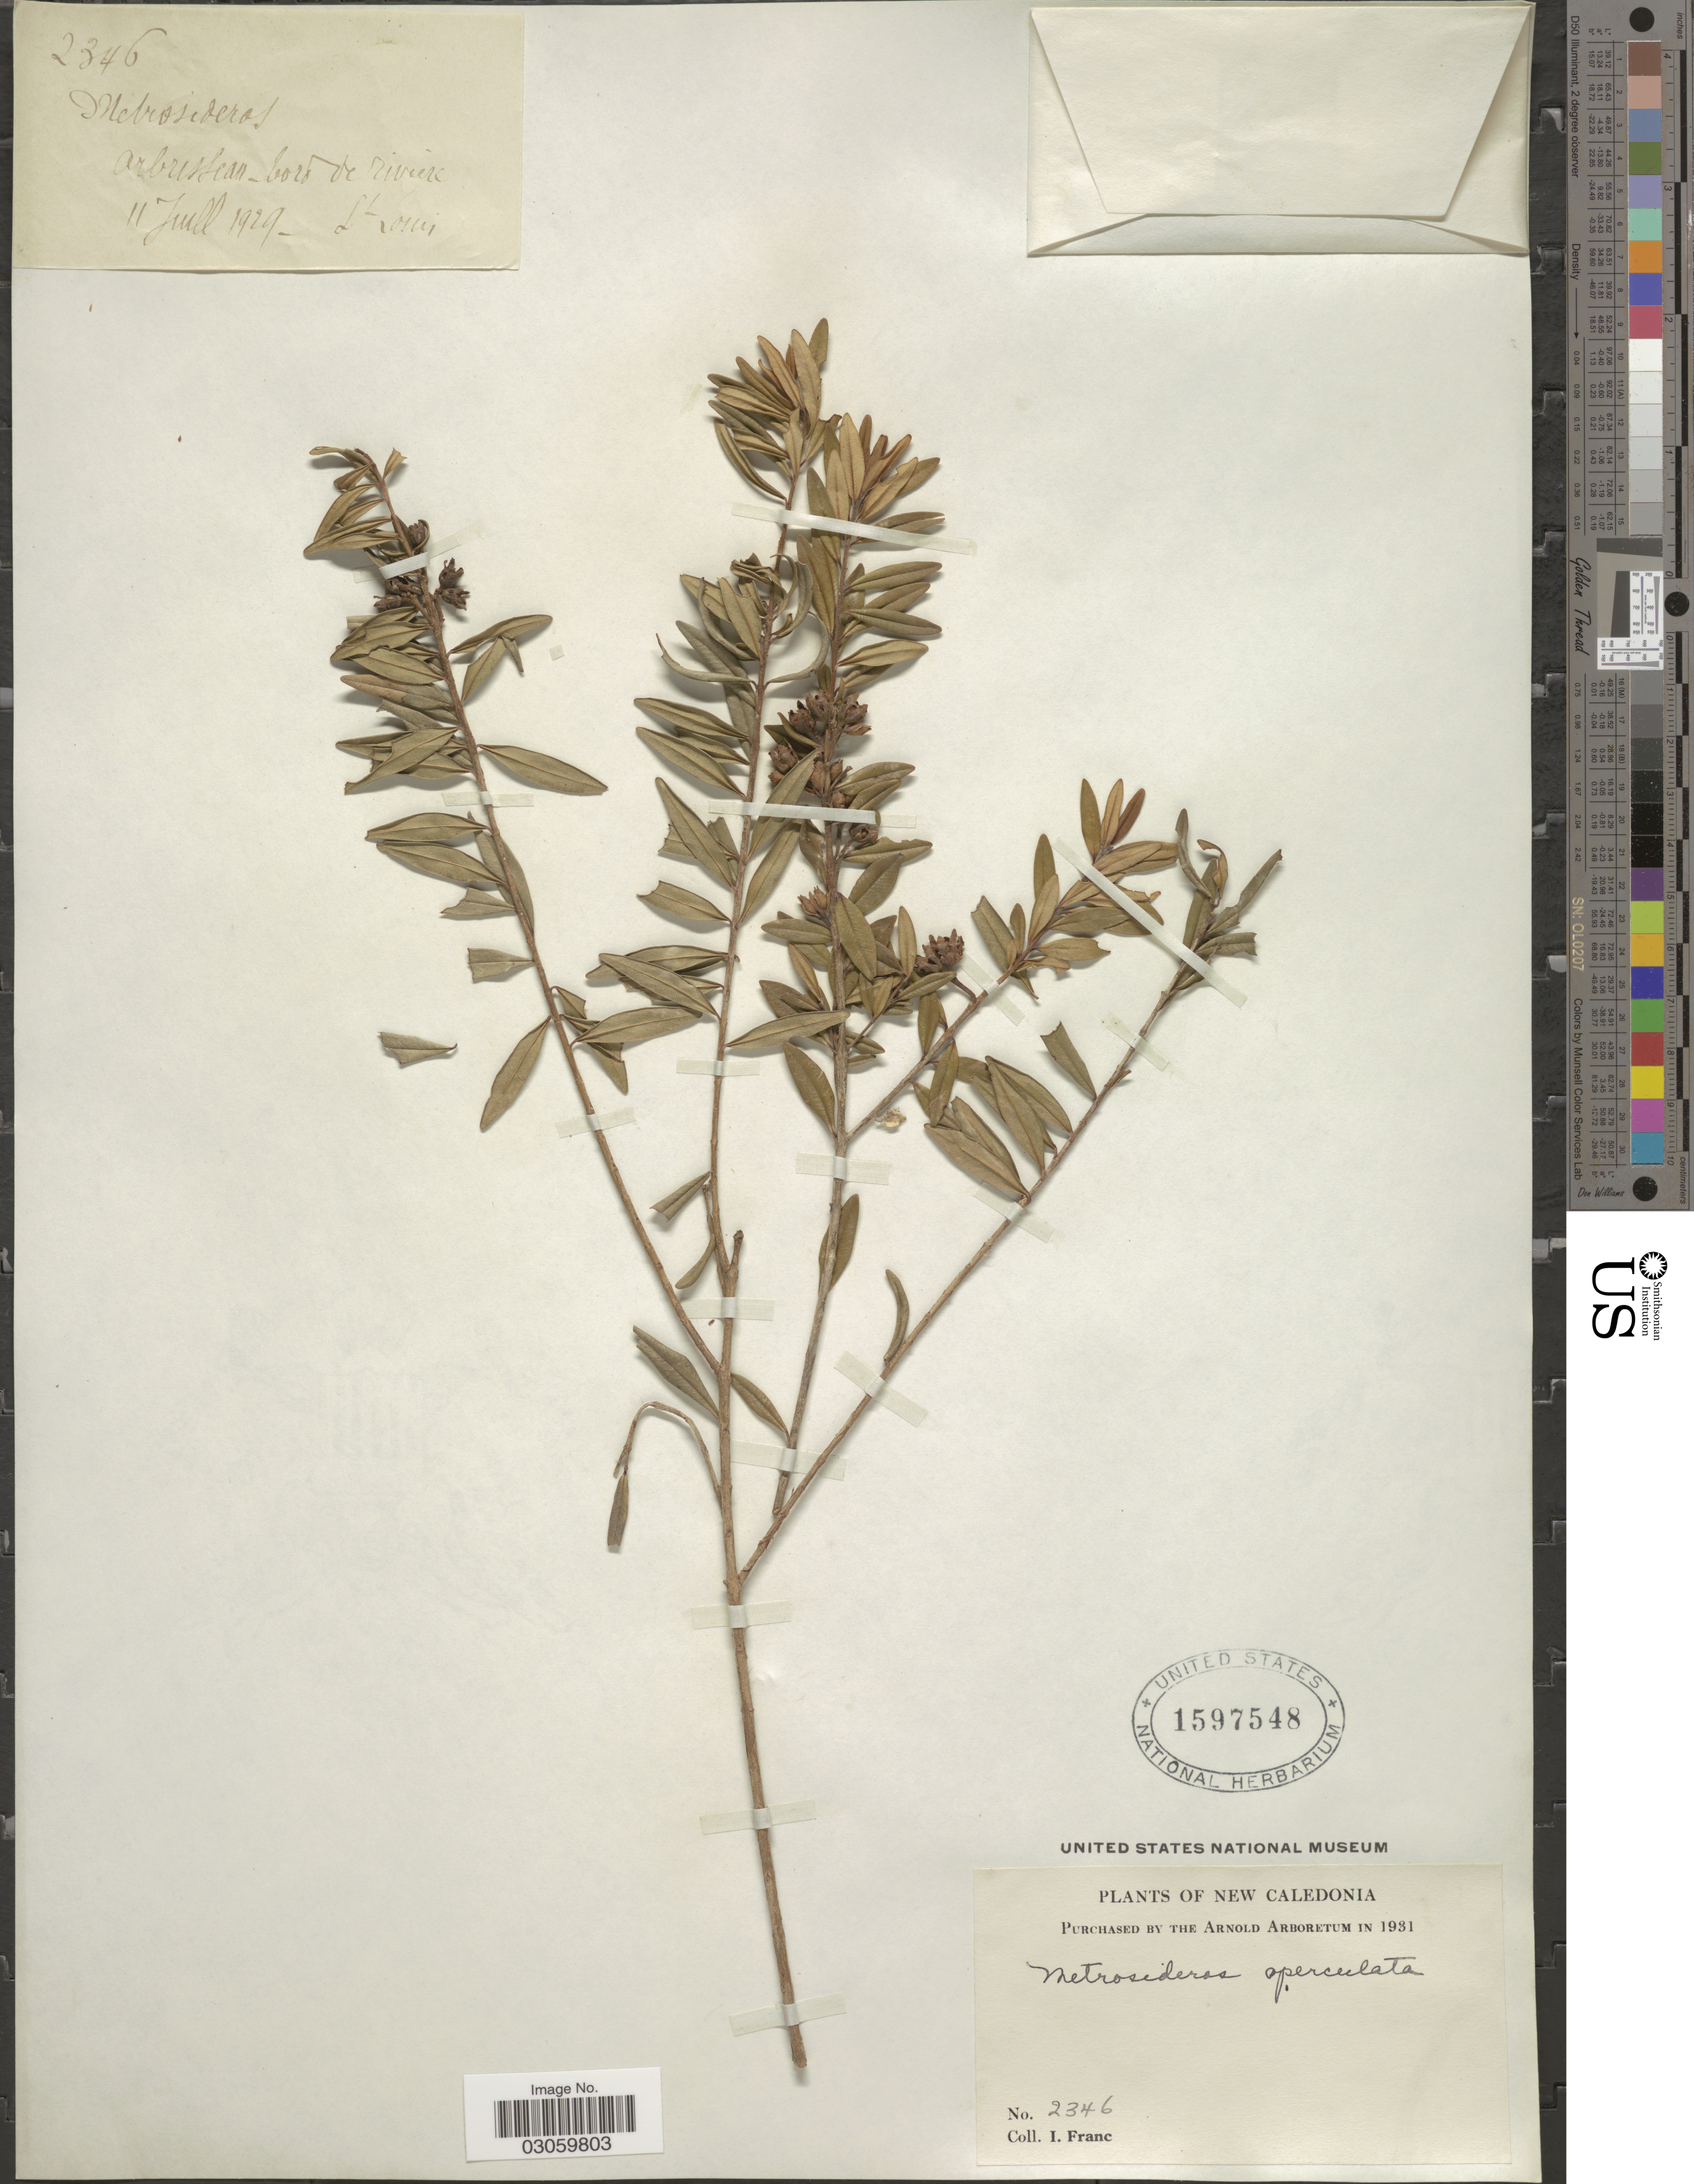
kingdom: Plantae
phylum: Tracheophyta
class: Magnoliopsida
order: Myrtales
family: Myrtaceae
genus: Metrosideros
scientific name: Metrosideros operculata var. operculata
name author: Labill.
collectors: I. Franc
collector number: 2346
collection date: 1929-07-11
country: New Caledonia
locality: St. Louis.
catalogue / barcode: US 1597548